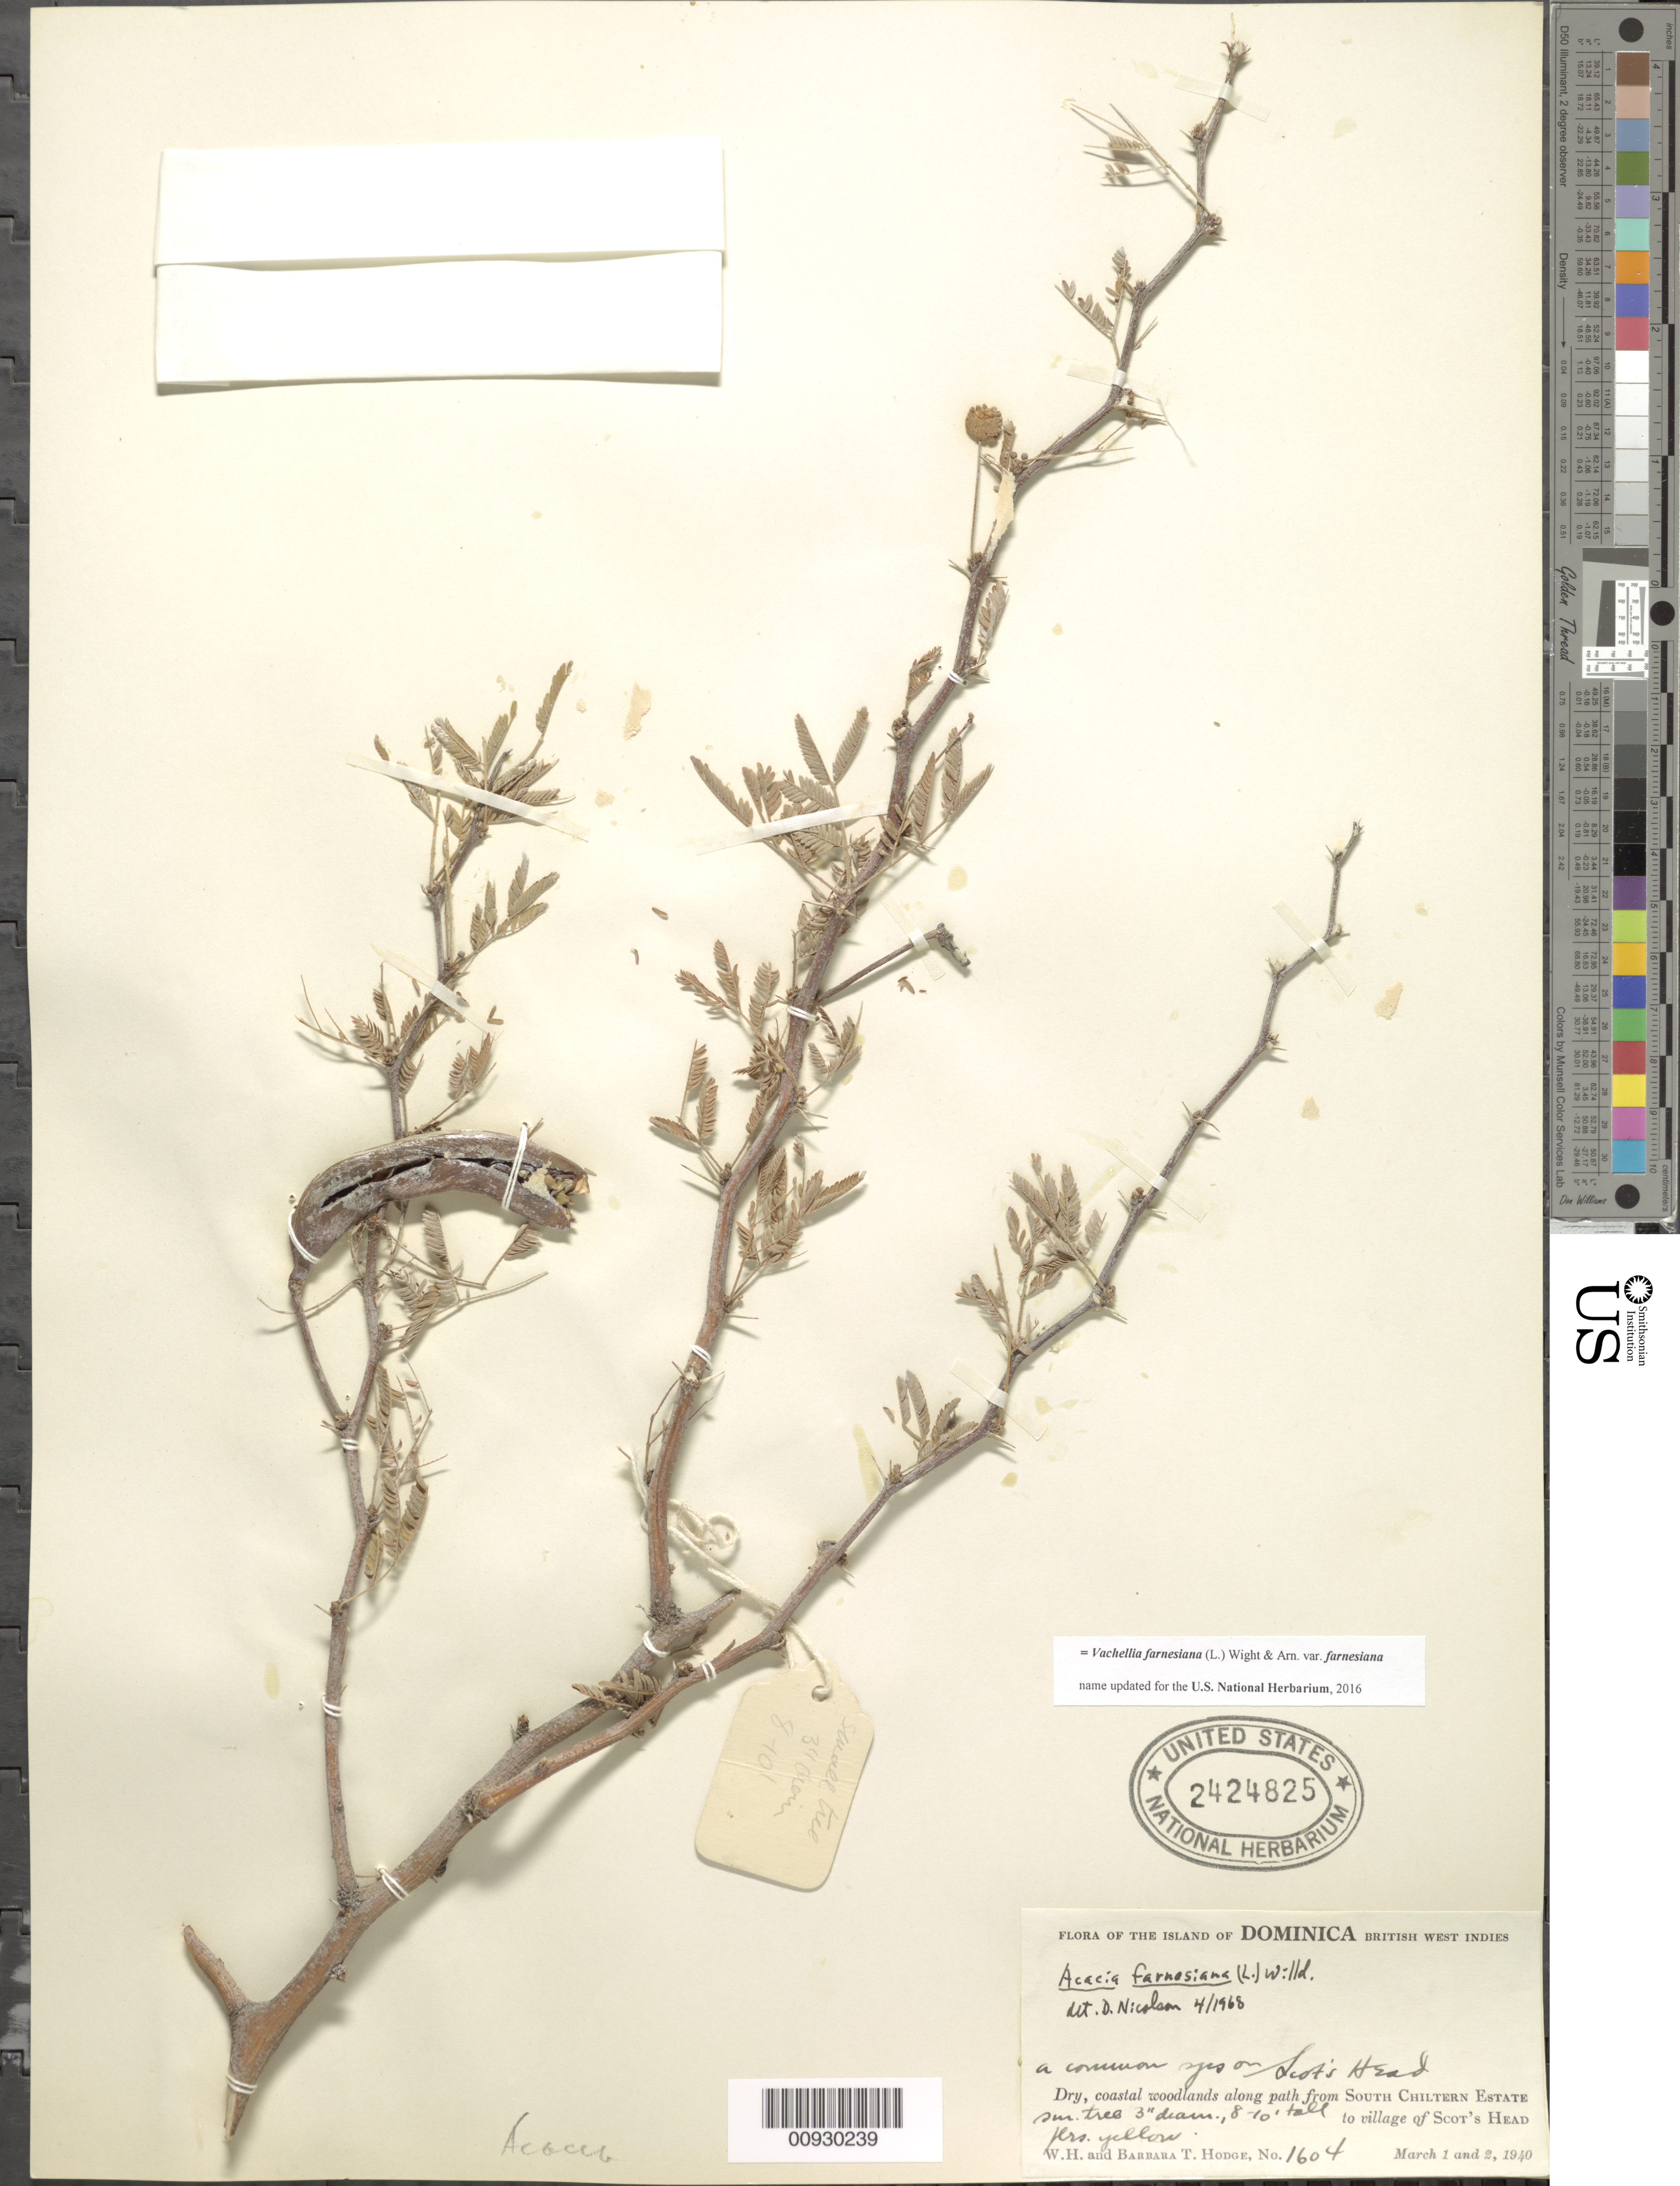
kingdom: Plantae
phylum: Tracheophyta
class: Magnoliopsida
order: Fabales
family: Fabaceae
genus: Vachellia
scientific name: Vachellia farnesiana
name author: (L.) Wight & Arn.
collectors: W. Hodge & B. Hodge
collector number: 1604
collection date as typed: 01 Mar 1940 and 02 Mar 1940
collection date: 1940-03-01,1940-03-02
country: Dominica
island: Dominica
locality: dry coastal woodlands along the path from South Chiltern Estate to village of Scot's Head.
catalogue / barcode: US 2424825